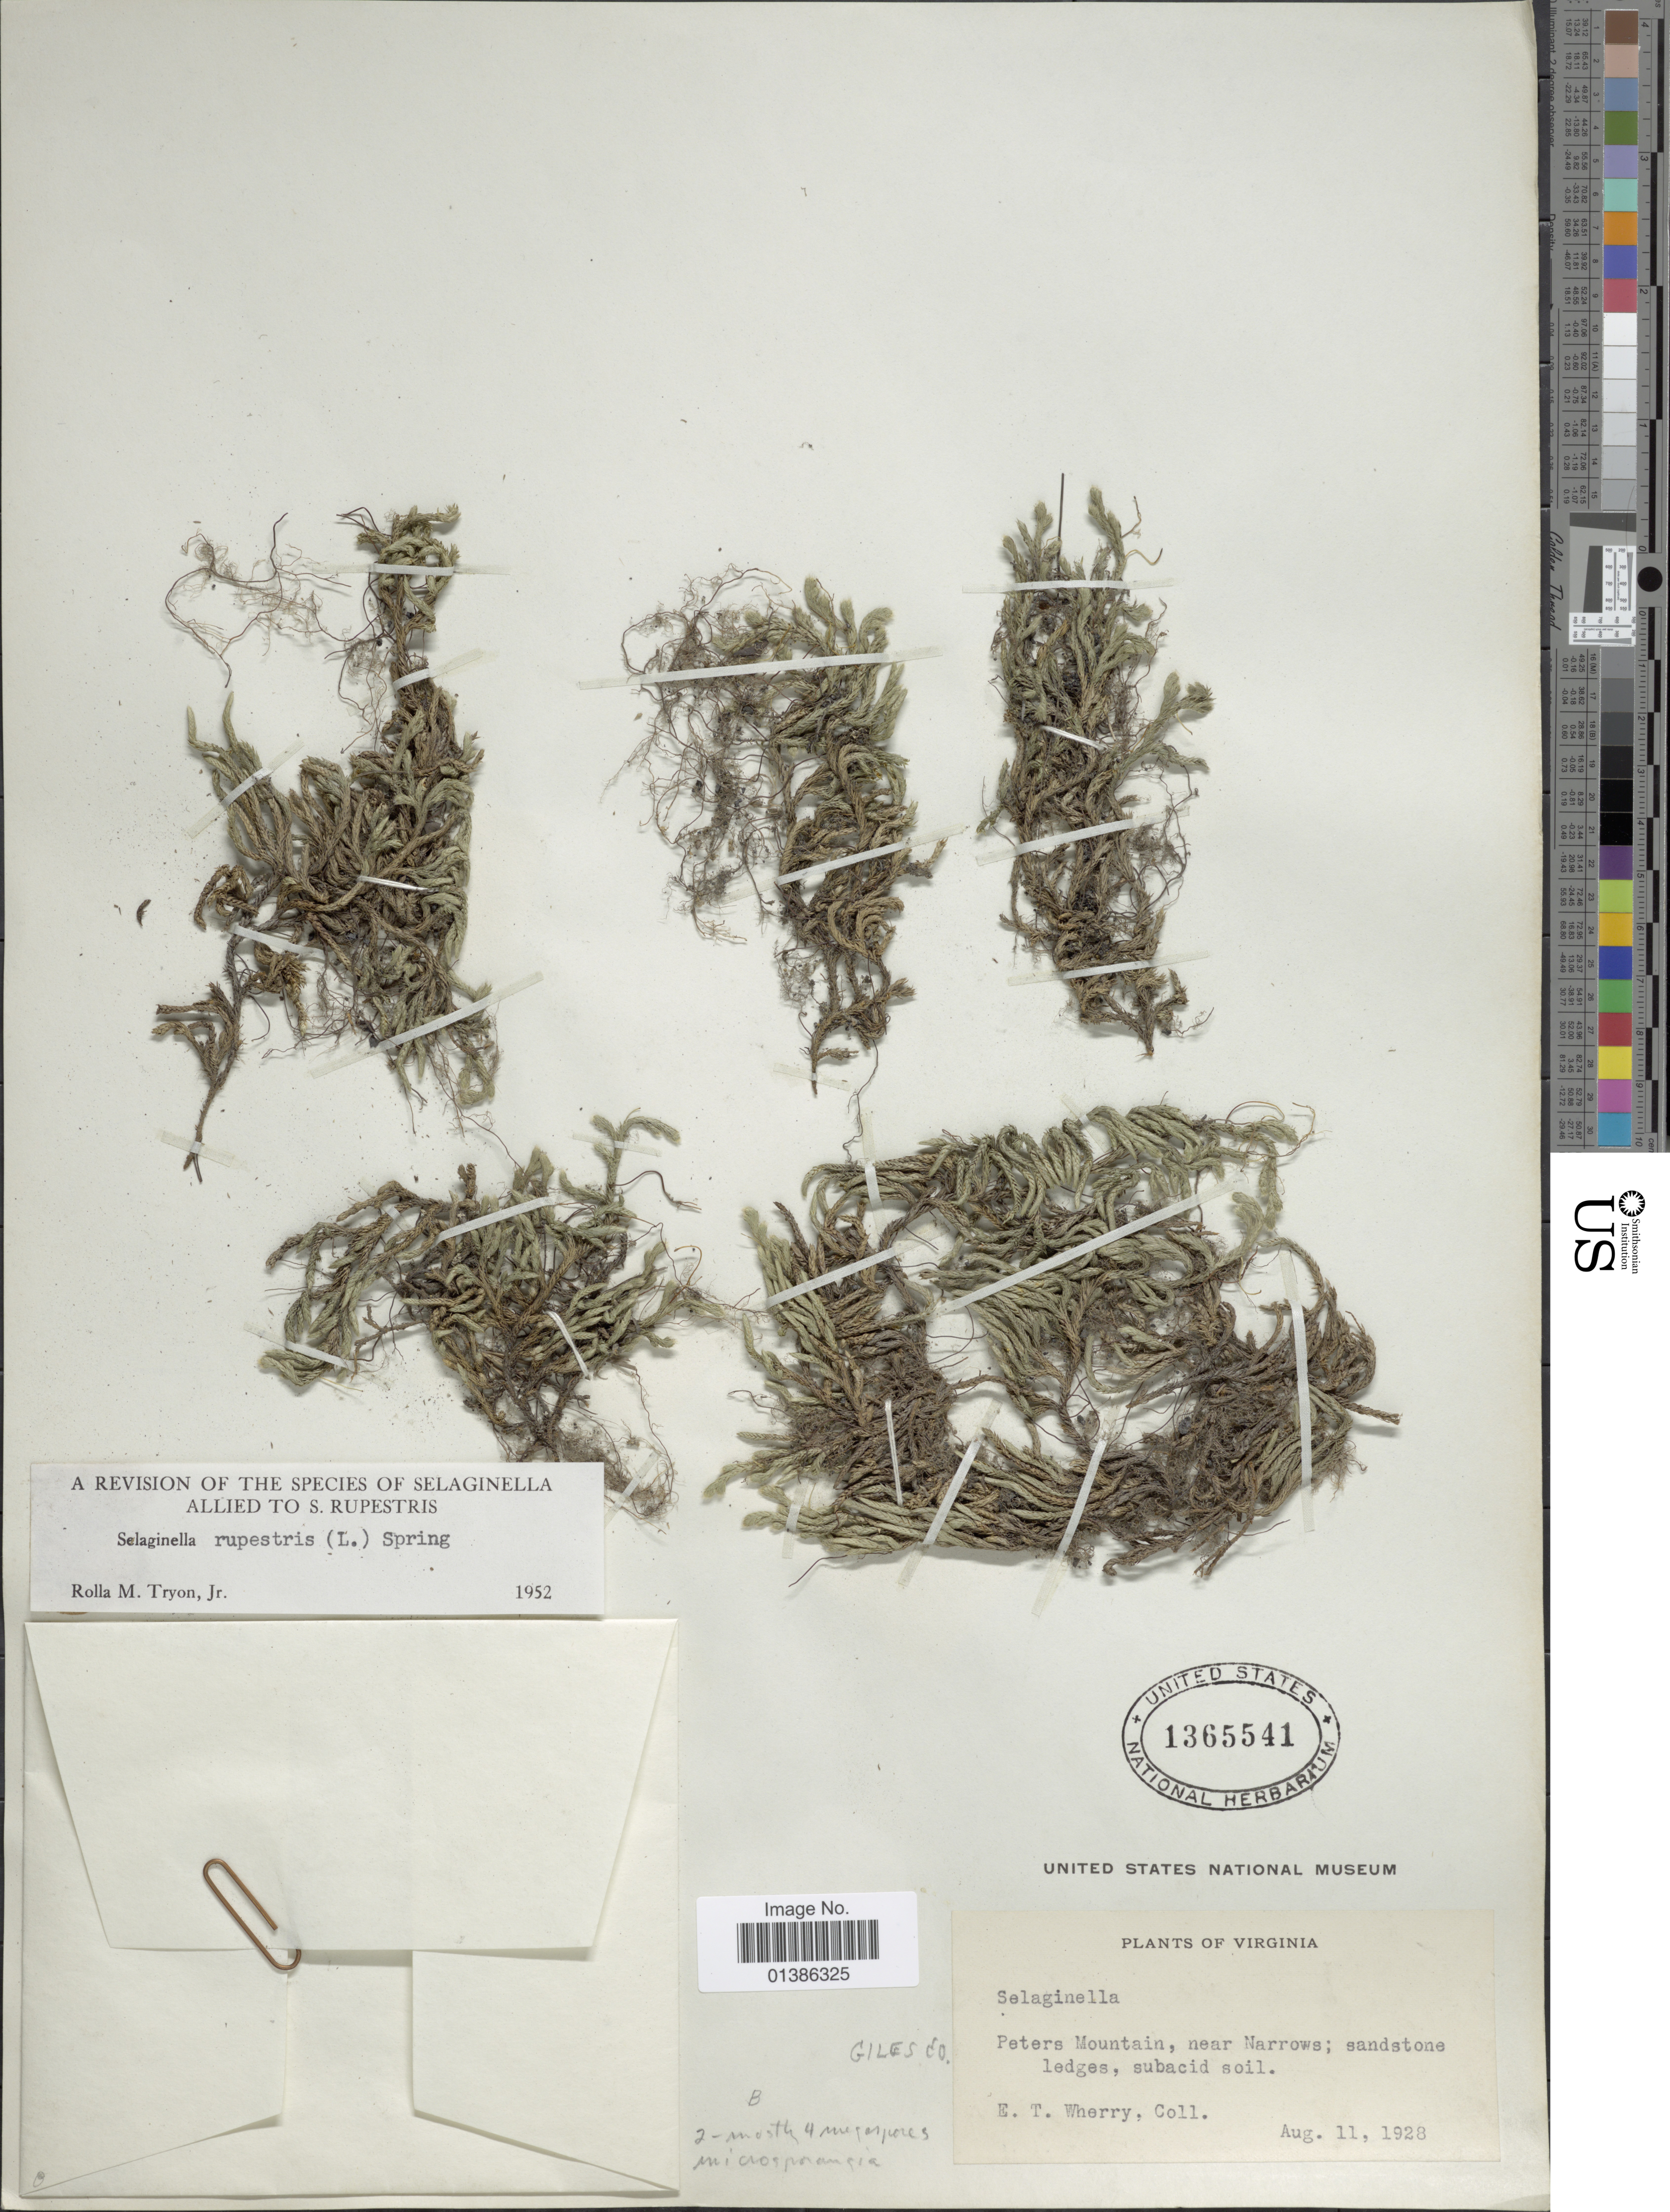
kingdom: Plantae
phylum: Tracheophyta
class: Lycopodiopsida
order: Selaginellales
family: Selaginellaceae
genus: Selaginella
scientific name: Selaginella rupestris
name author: (L.) Spring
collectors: E. T. Wherry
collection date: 1928-08-11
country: United States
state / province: Virginia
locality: Peters Mountain, near Narrows.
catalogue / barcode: US 1365541